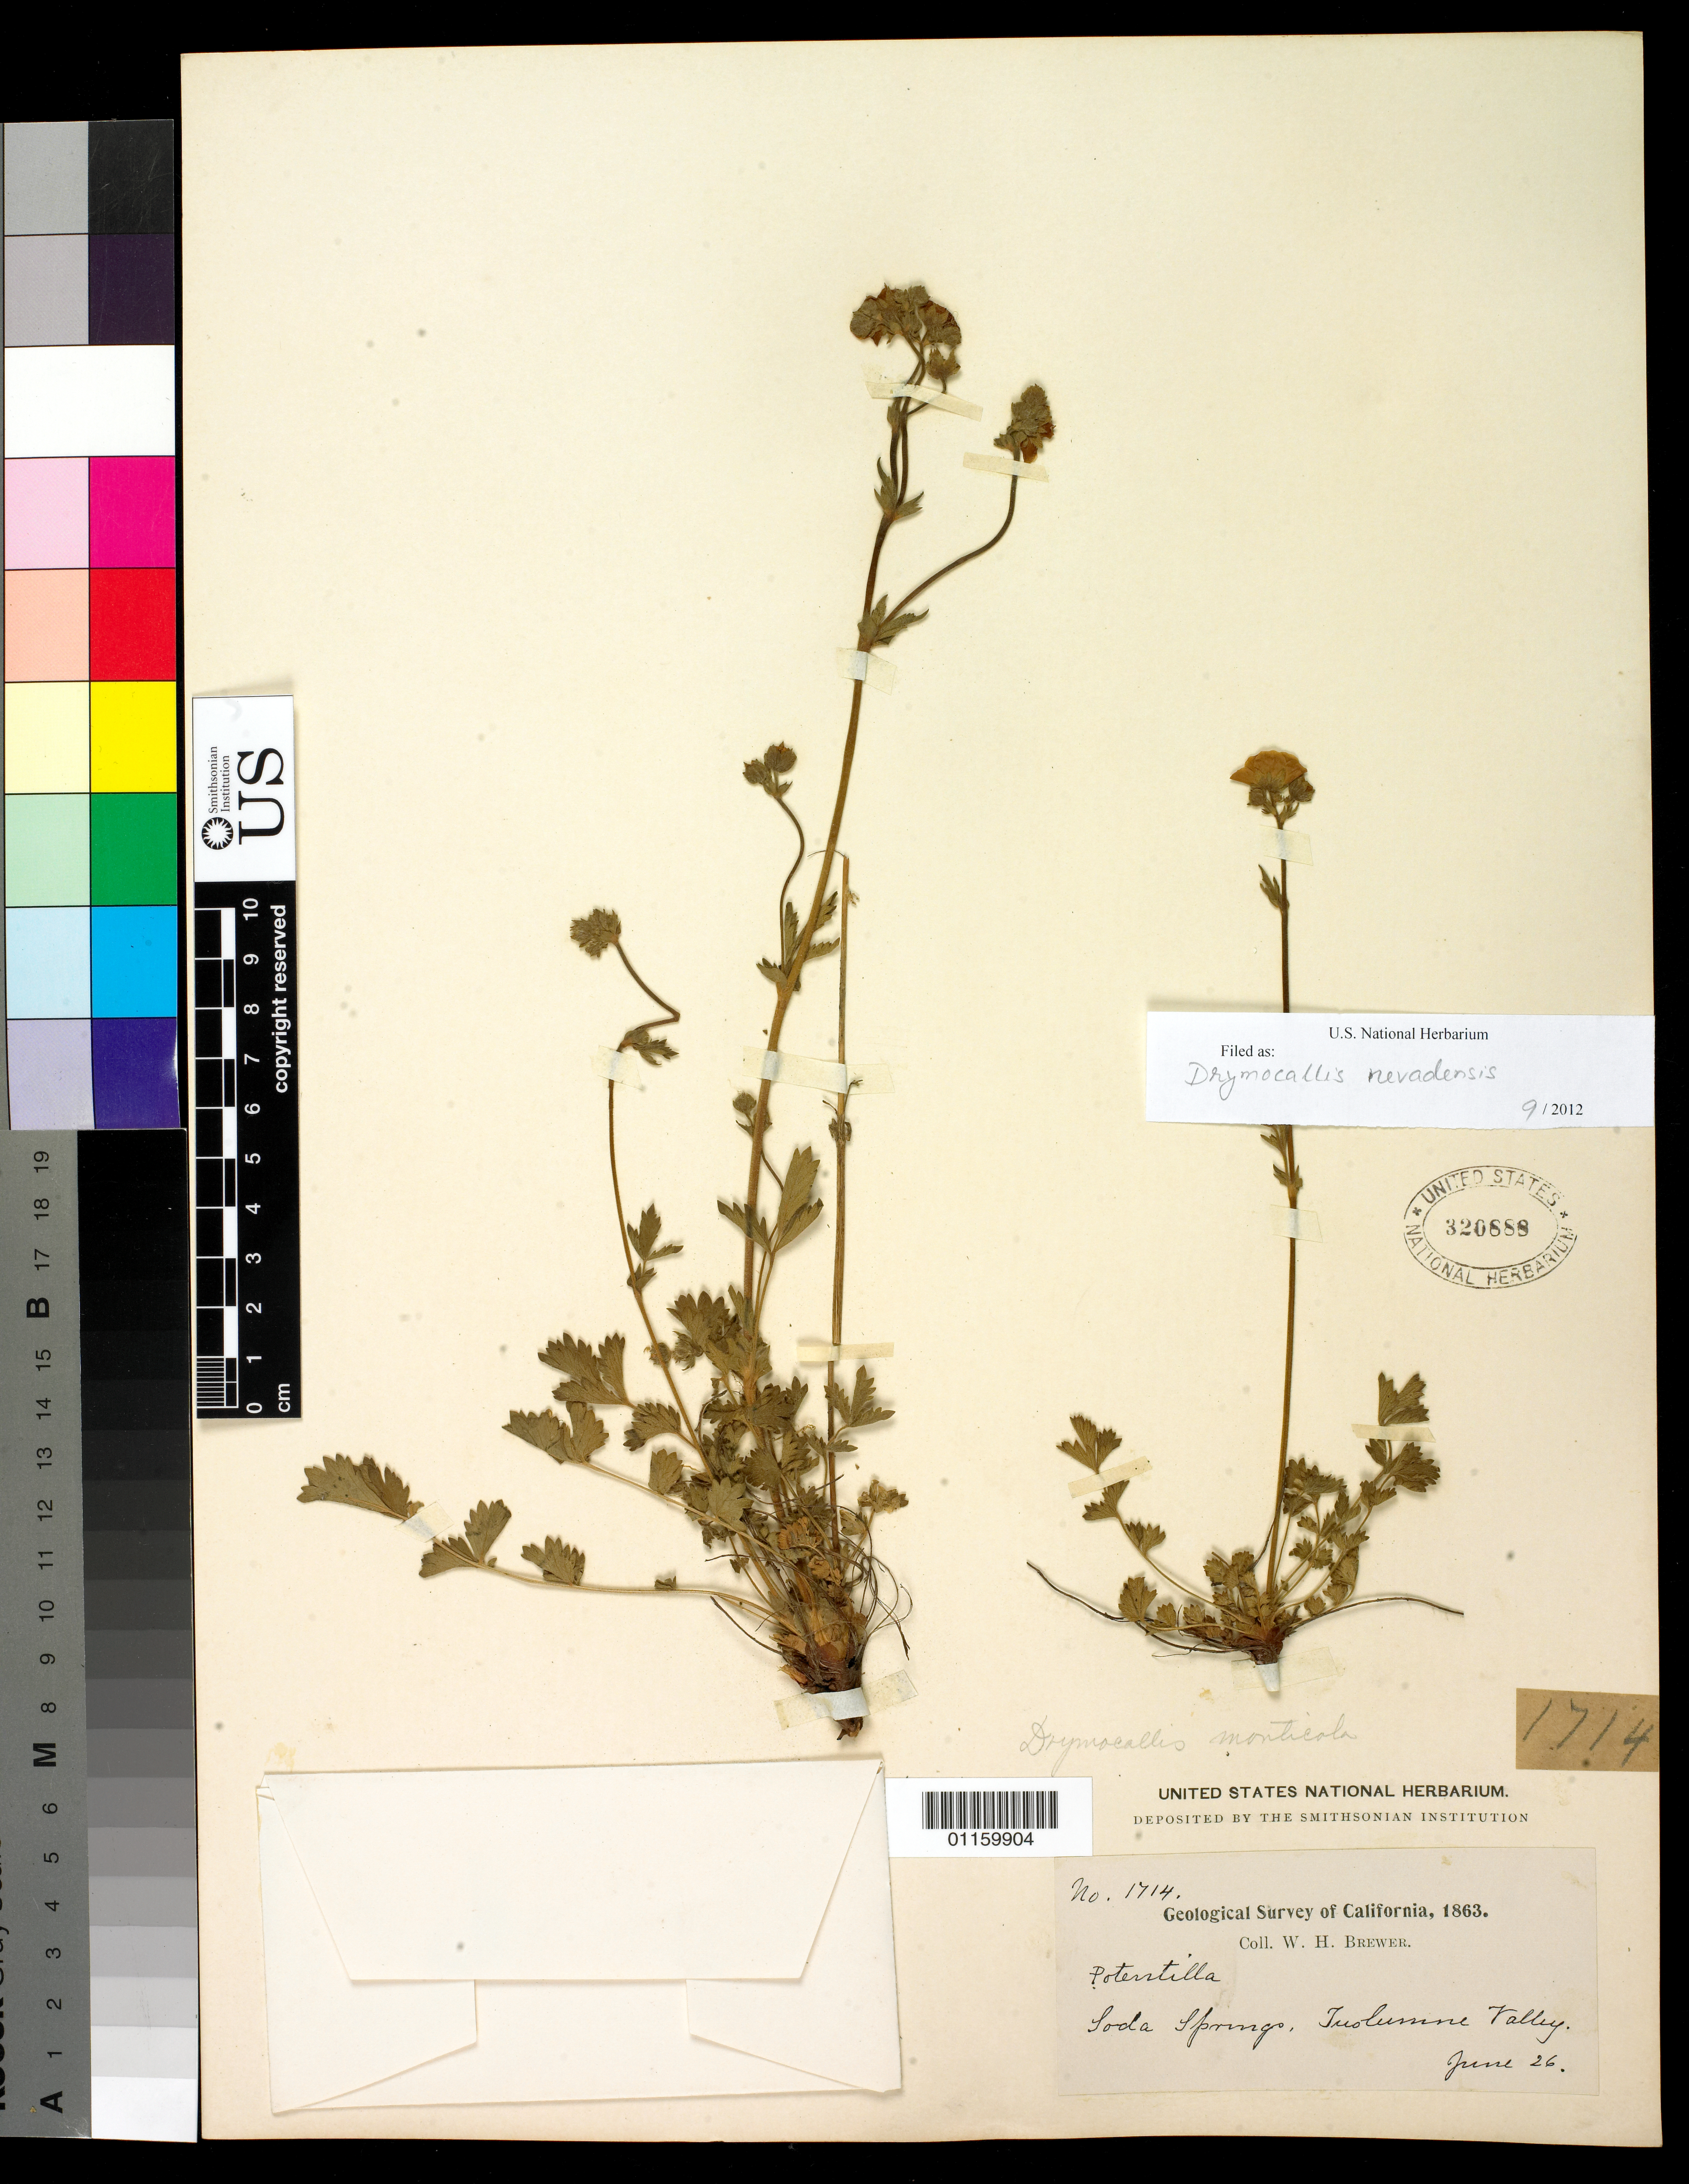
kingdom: Plantae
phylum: Tracheophyta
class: Magnoliopsida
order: Rosales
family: Rosaceae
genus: Drymocallis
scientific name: Drymocallis lactea var. lactea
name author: (Greene) Rydb.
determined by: Strong, Mark T., (BOT), Smithsonian Institution - National Museum of Natural History (UNITED STATES)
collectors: W. H. Brewer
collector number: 1714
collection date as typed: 26 Jun 1863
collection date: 1863-06-26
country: United States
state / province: California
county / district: Tuolumne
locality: Soda Springs, Tuolumne Valley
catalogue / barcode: US 320888